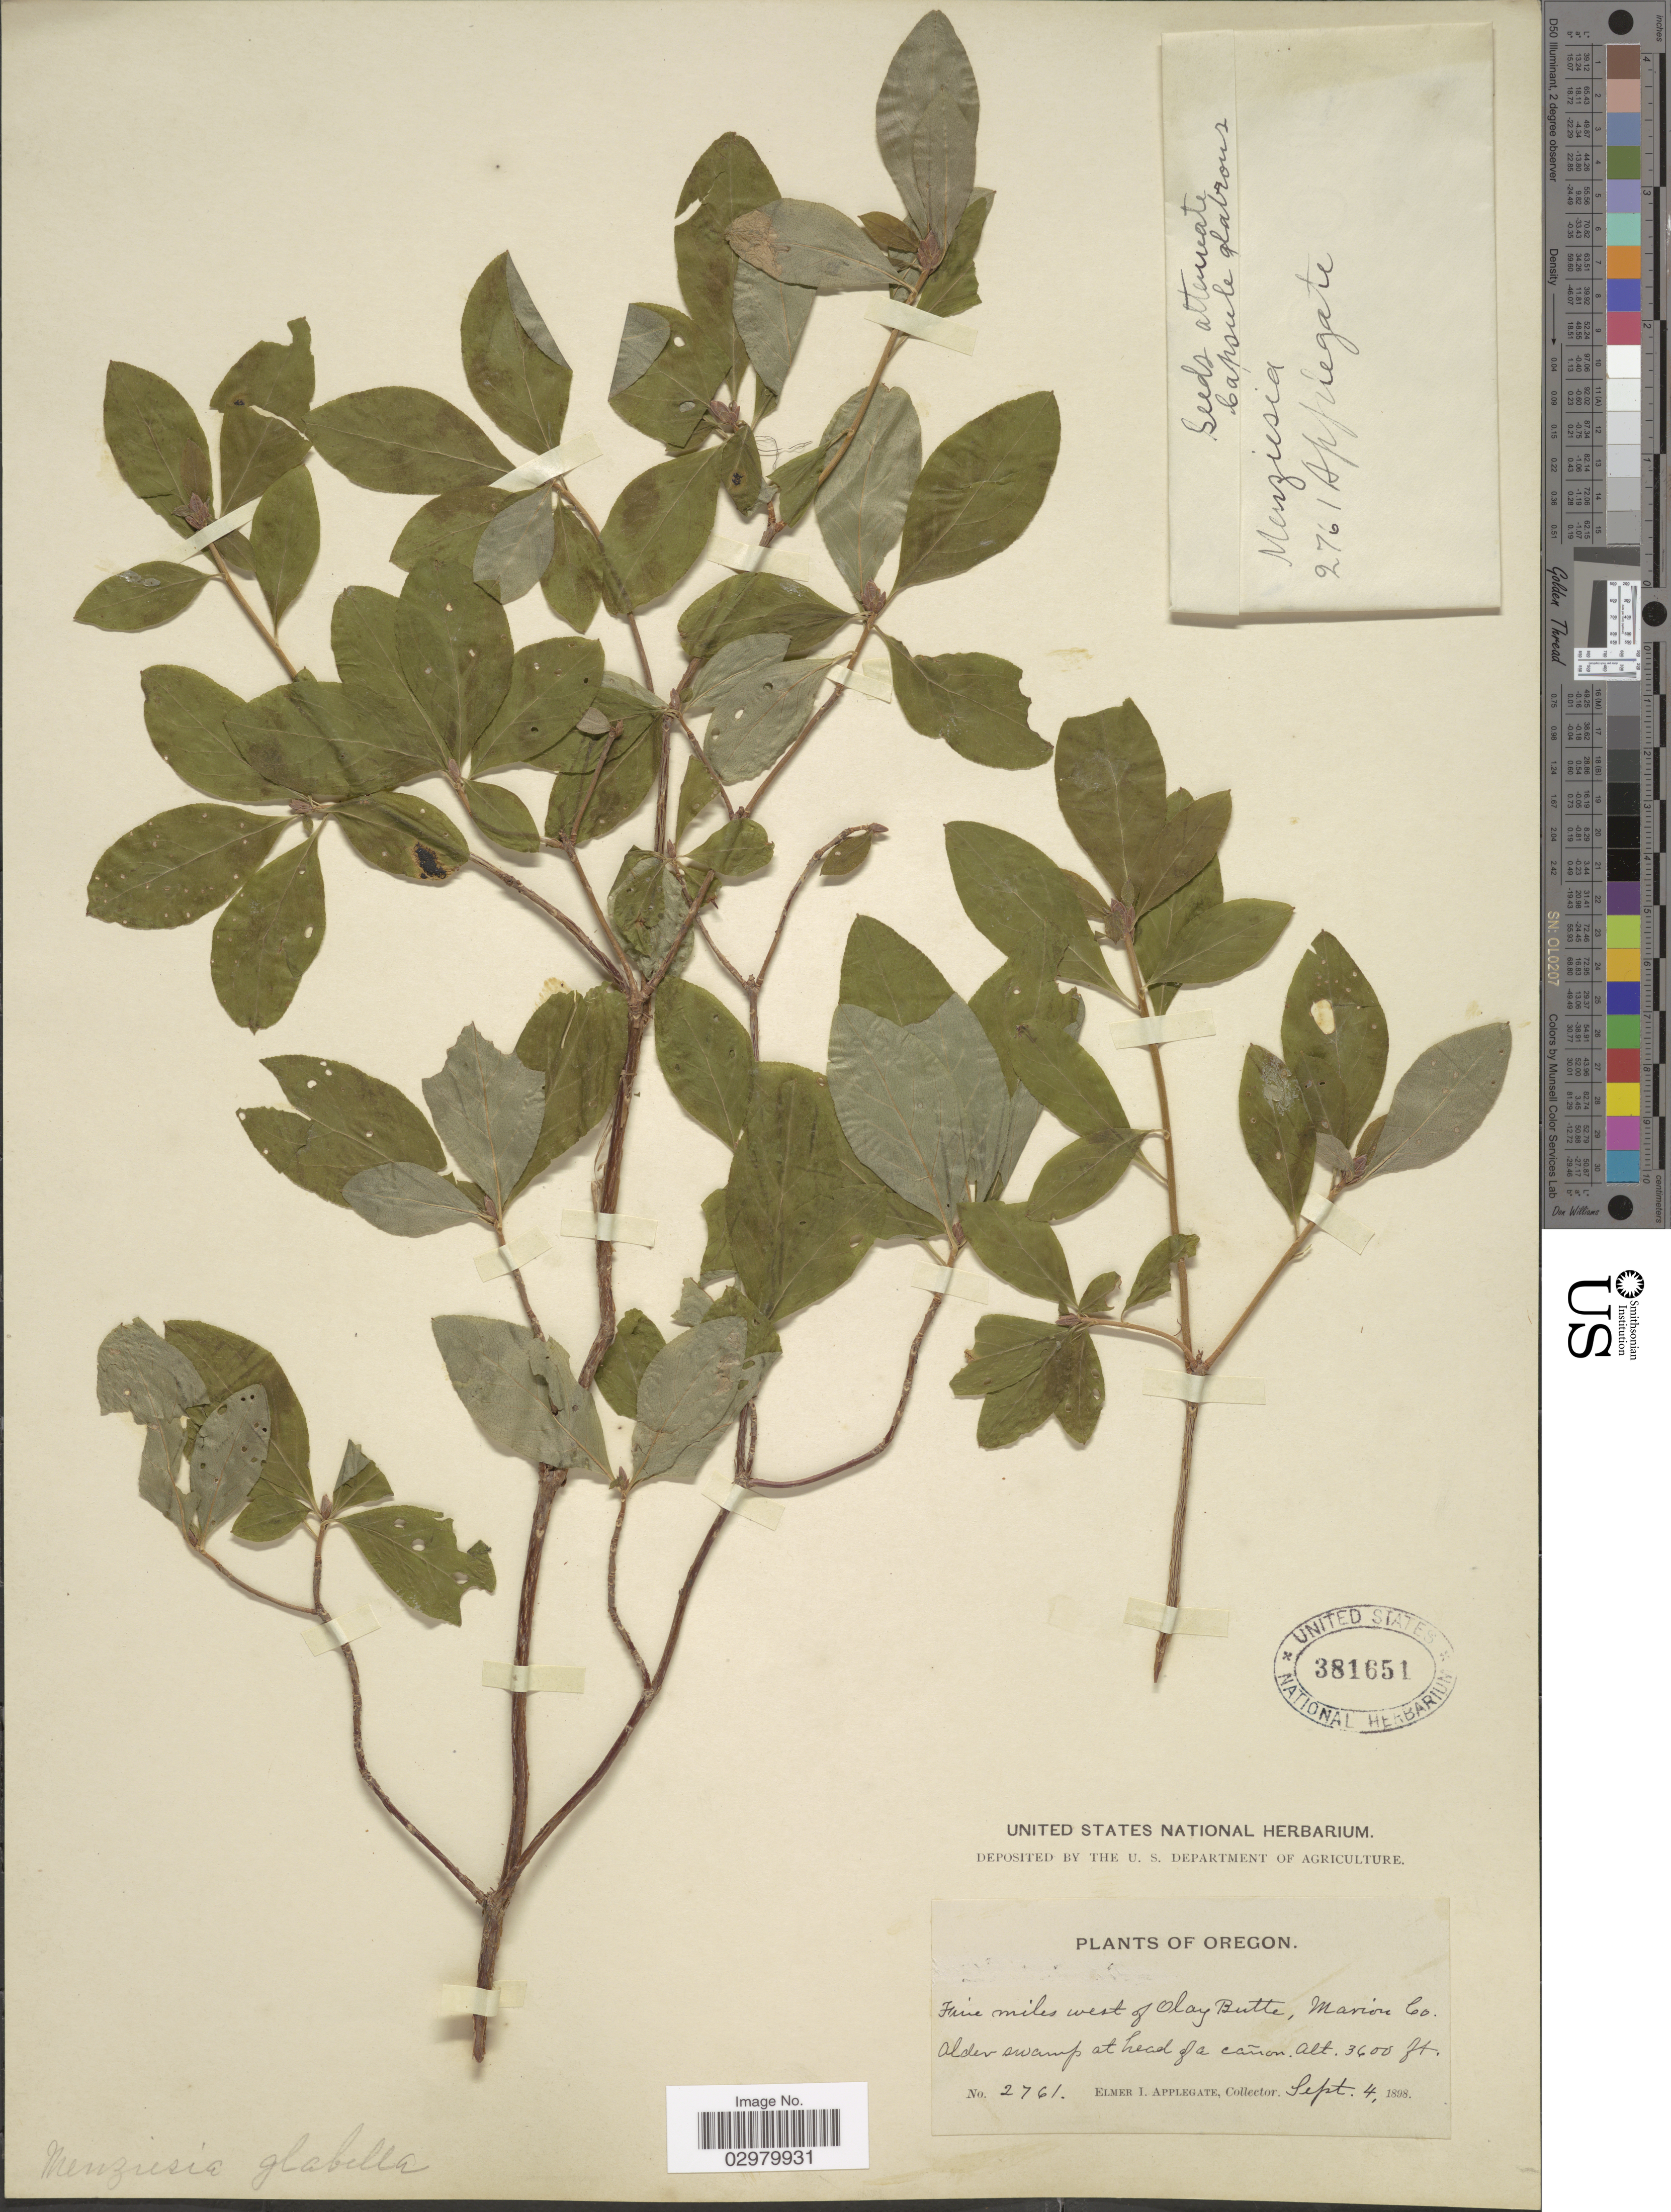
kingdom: Plantae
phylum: Tracheophyta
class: Magnoliopsida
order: Ericales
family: Ericaceae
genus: Menziesia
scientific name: Menziesia ferruginea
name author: Sm.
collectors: E. I. Applegate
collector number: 2761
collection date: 1898-09-04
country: United States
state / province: Oregon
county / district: Marion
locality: Five miles west of Olay Butte, Marion Co.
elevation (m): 1097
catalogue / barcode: US 381651